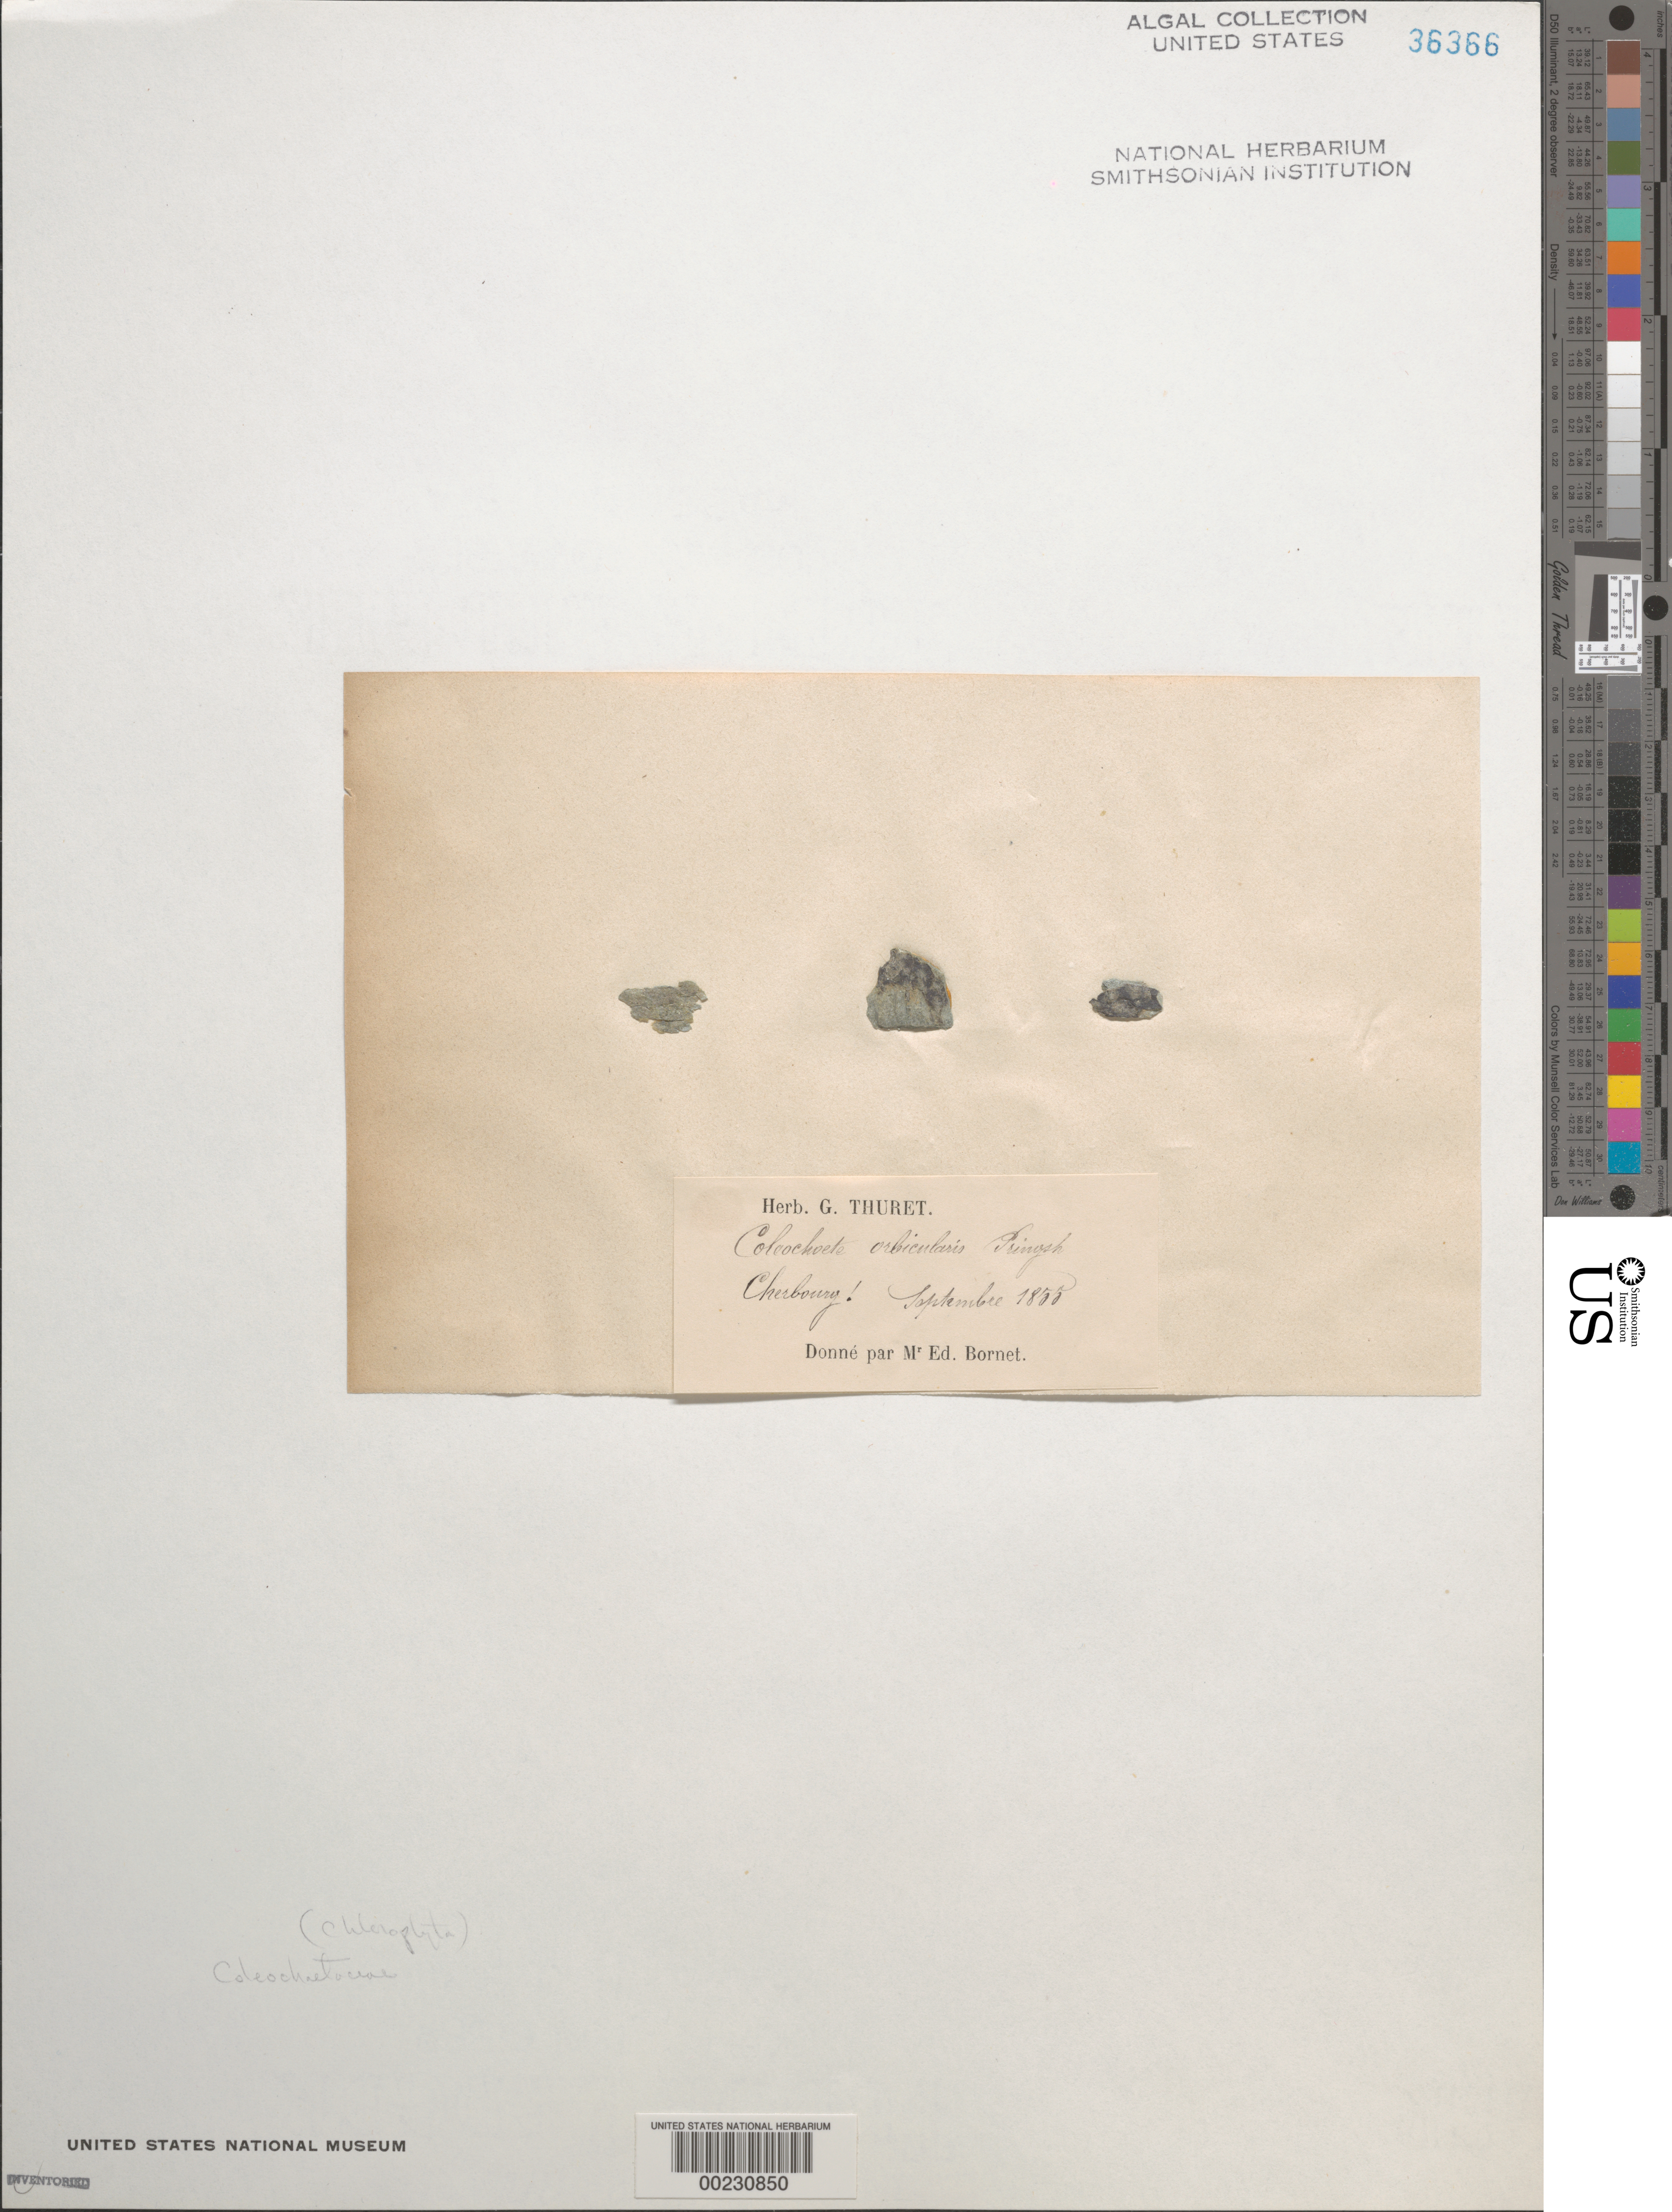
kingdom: Plantae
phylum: Charophyta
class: Charophyceae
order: Coleochaetales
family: Coleochaetaceae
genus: Coleochaete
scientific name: Coleochaete orbicularis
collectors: Thuret, G. (herbarium)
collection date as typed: Sep 1855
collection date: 1855-09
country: France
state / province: Normandie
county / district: Manche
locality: Cherbourg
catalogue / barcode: US 36366